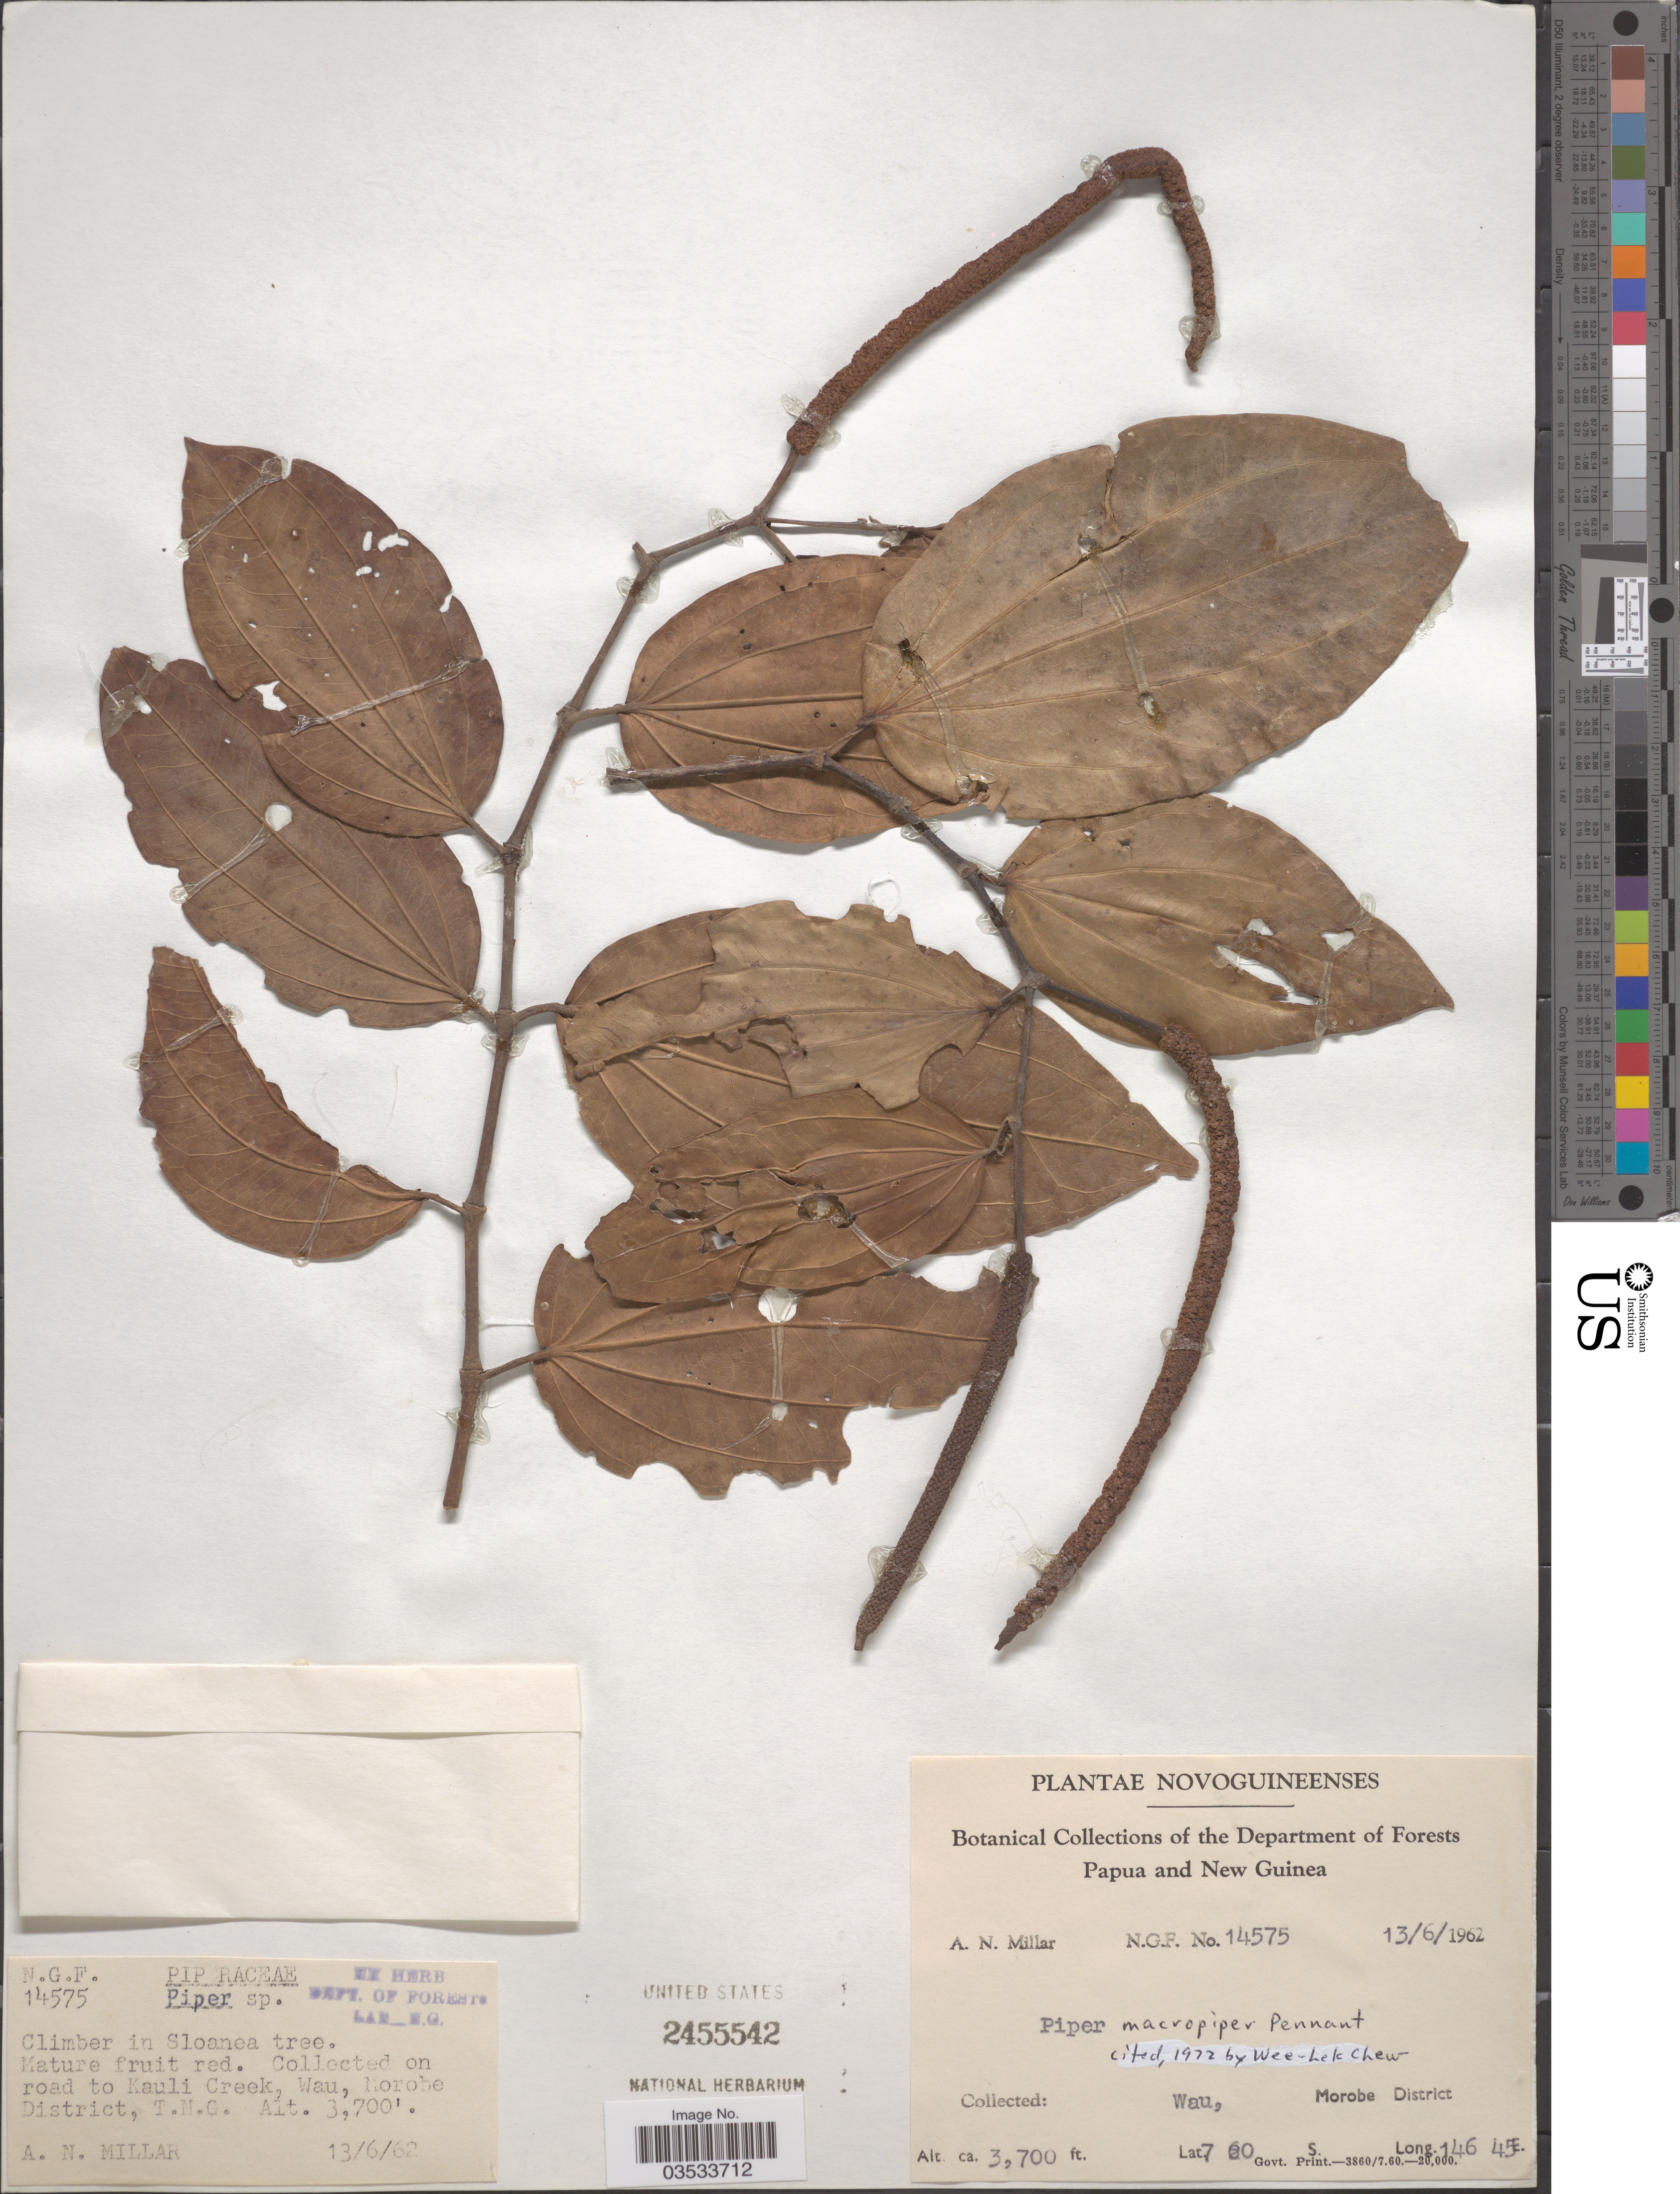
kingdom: Plantae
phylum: Tracheophyta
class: Magnoliopsida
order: Piperales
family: Piperaceae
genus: Piper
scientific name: Piper macropiper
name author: Pennant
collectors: A. Millar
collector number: NGF14575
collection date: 1962-06-13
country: Papua New Guinea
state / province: Morobe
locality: Novoguineenses. Wau, Morobe District. On road to Kauli Creek T.N.G.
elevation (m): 1128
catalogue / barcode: US 2455542